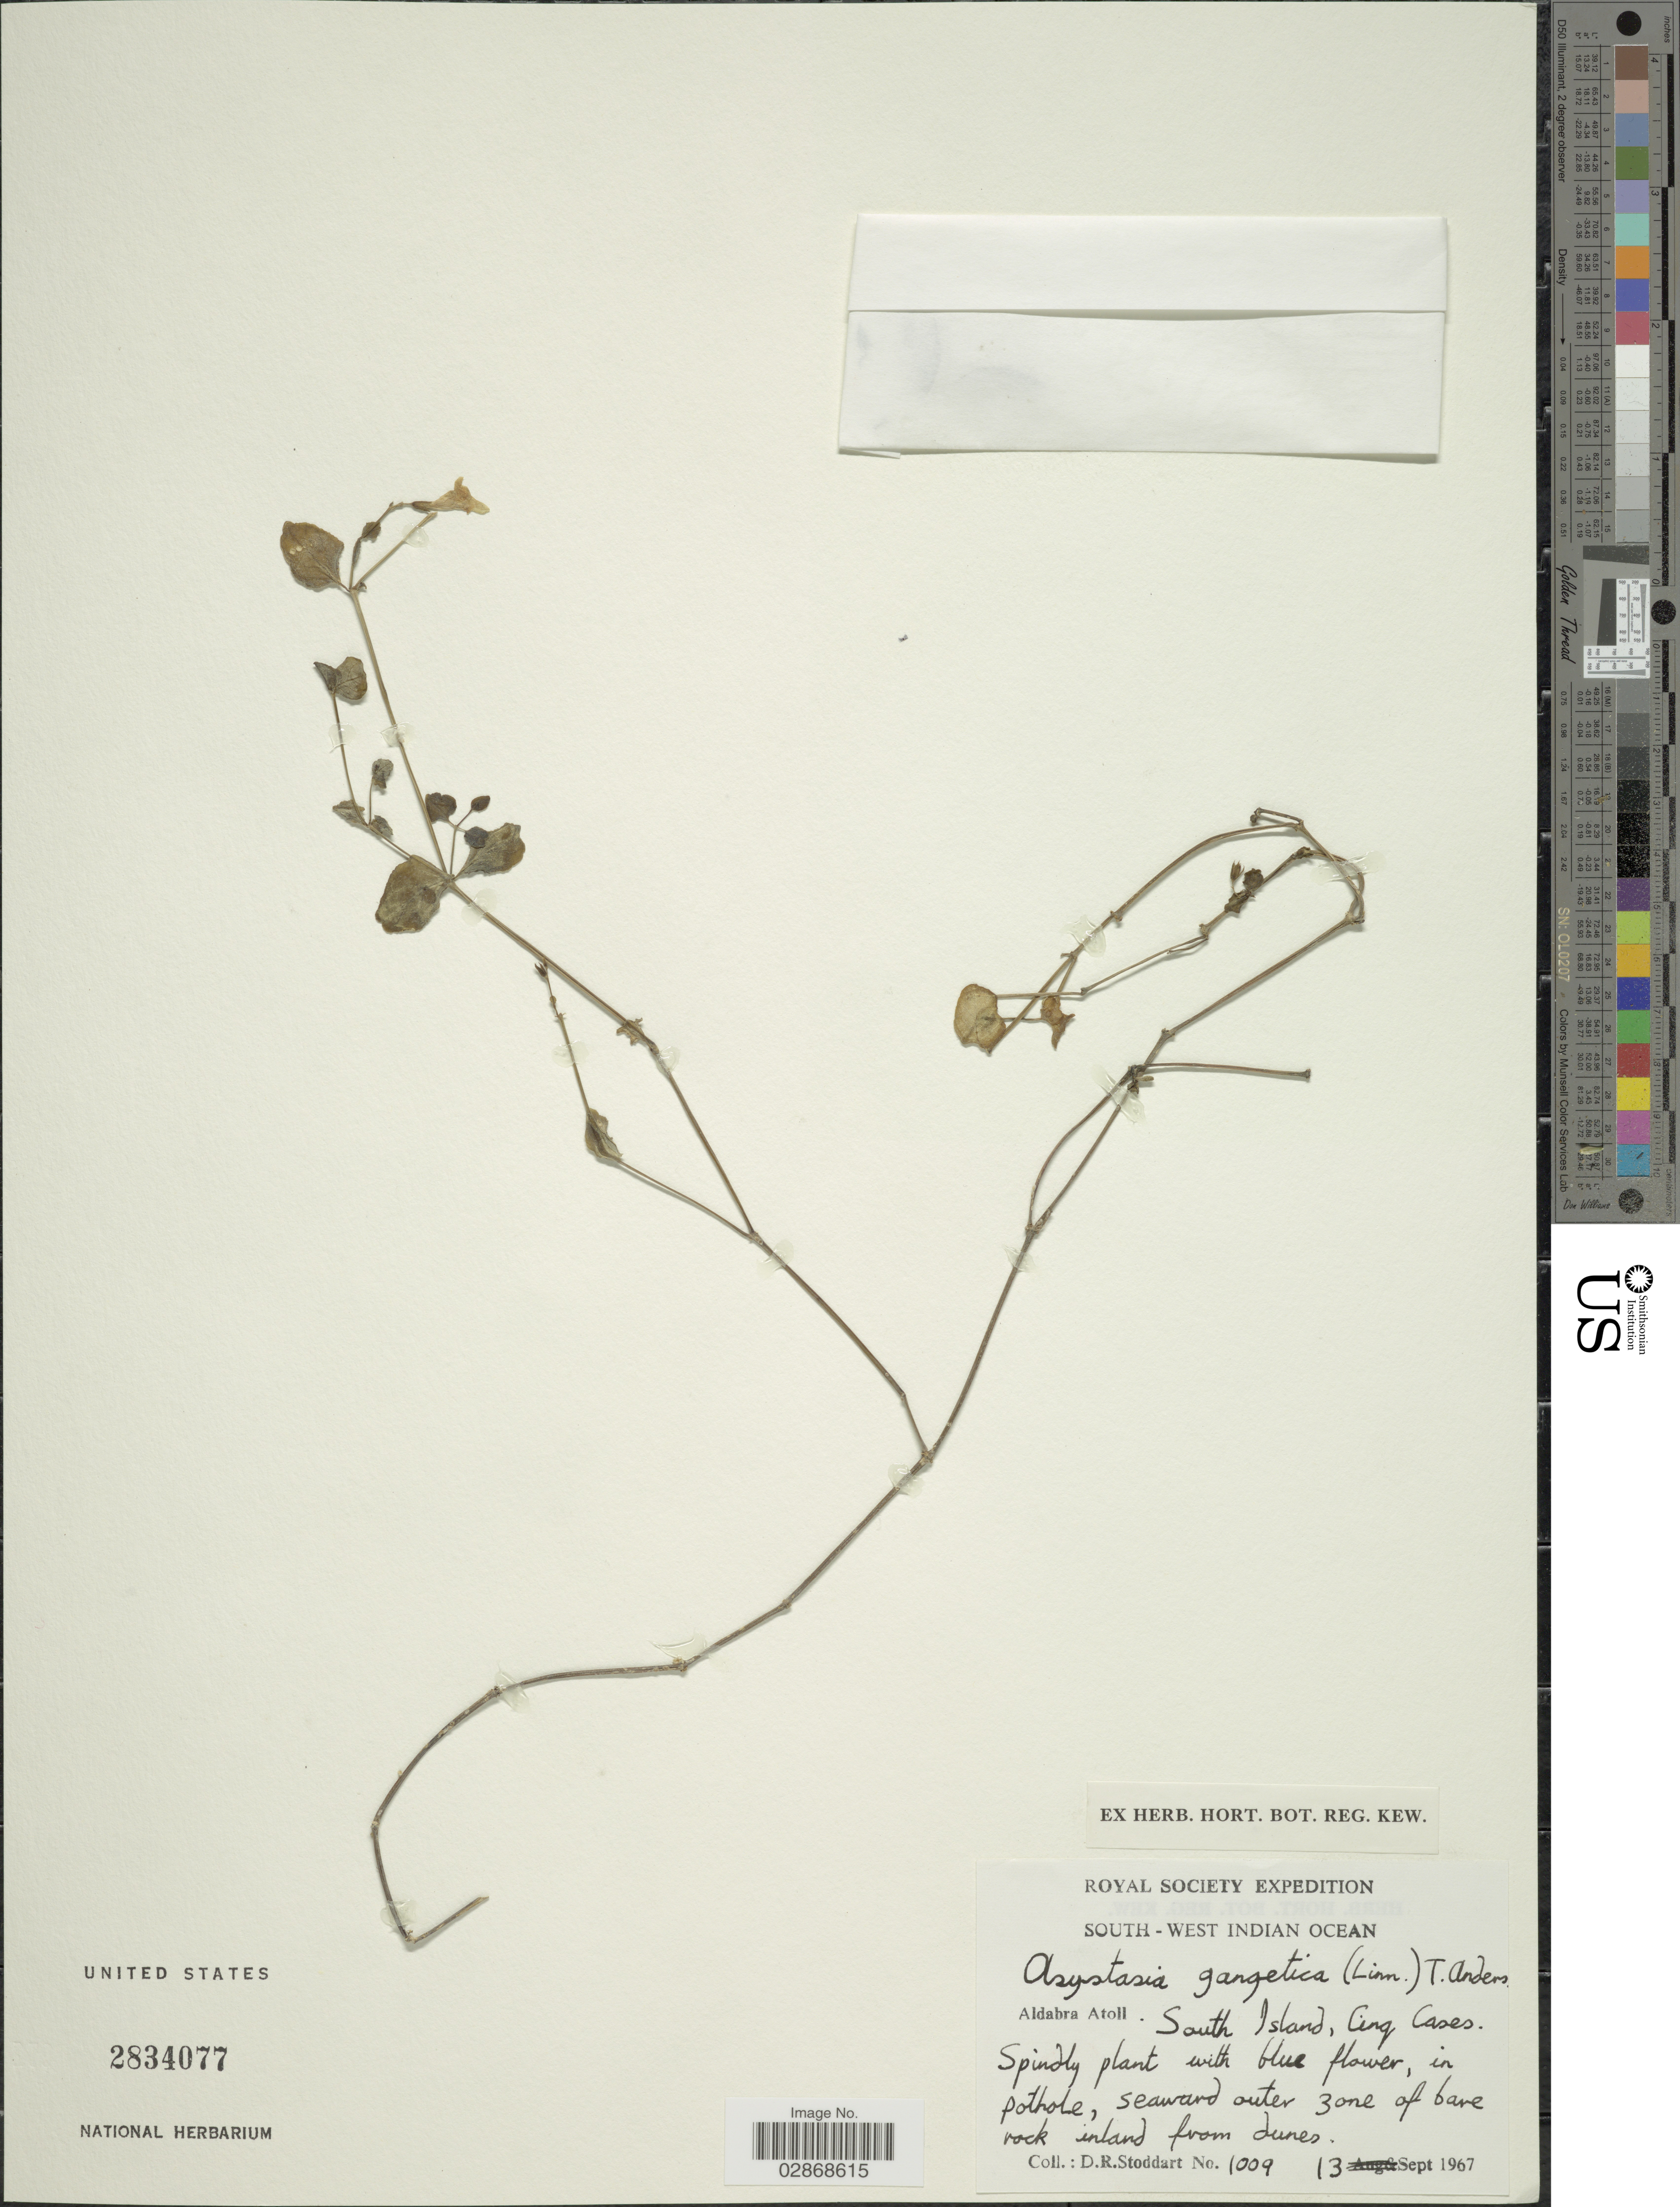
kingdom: Plantae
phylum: Tracheophyta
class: Magnoliopsida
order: Lamiales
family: Acanthaceae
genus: Asystasia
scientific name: Asystasia bojeriana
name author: Nees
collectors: D. R. Stoddart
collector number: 1009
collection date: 1967-09-13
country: Seychelles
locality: South-West Indian Ocean. Aldabra Atoll. South Island, Cinq Cases.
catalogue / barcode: US 2834077